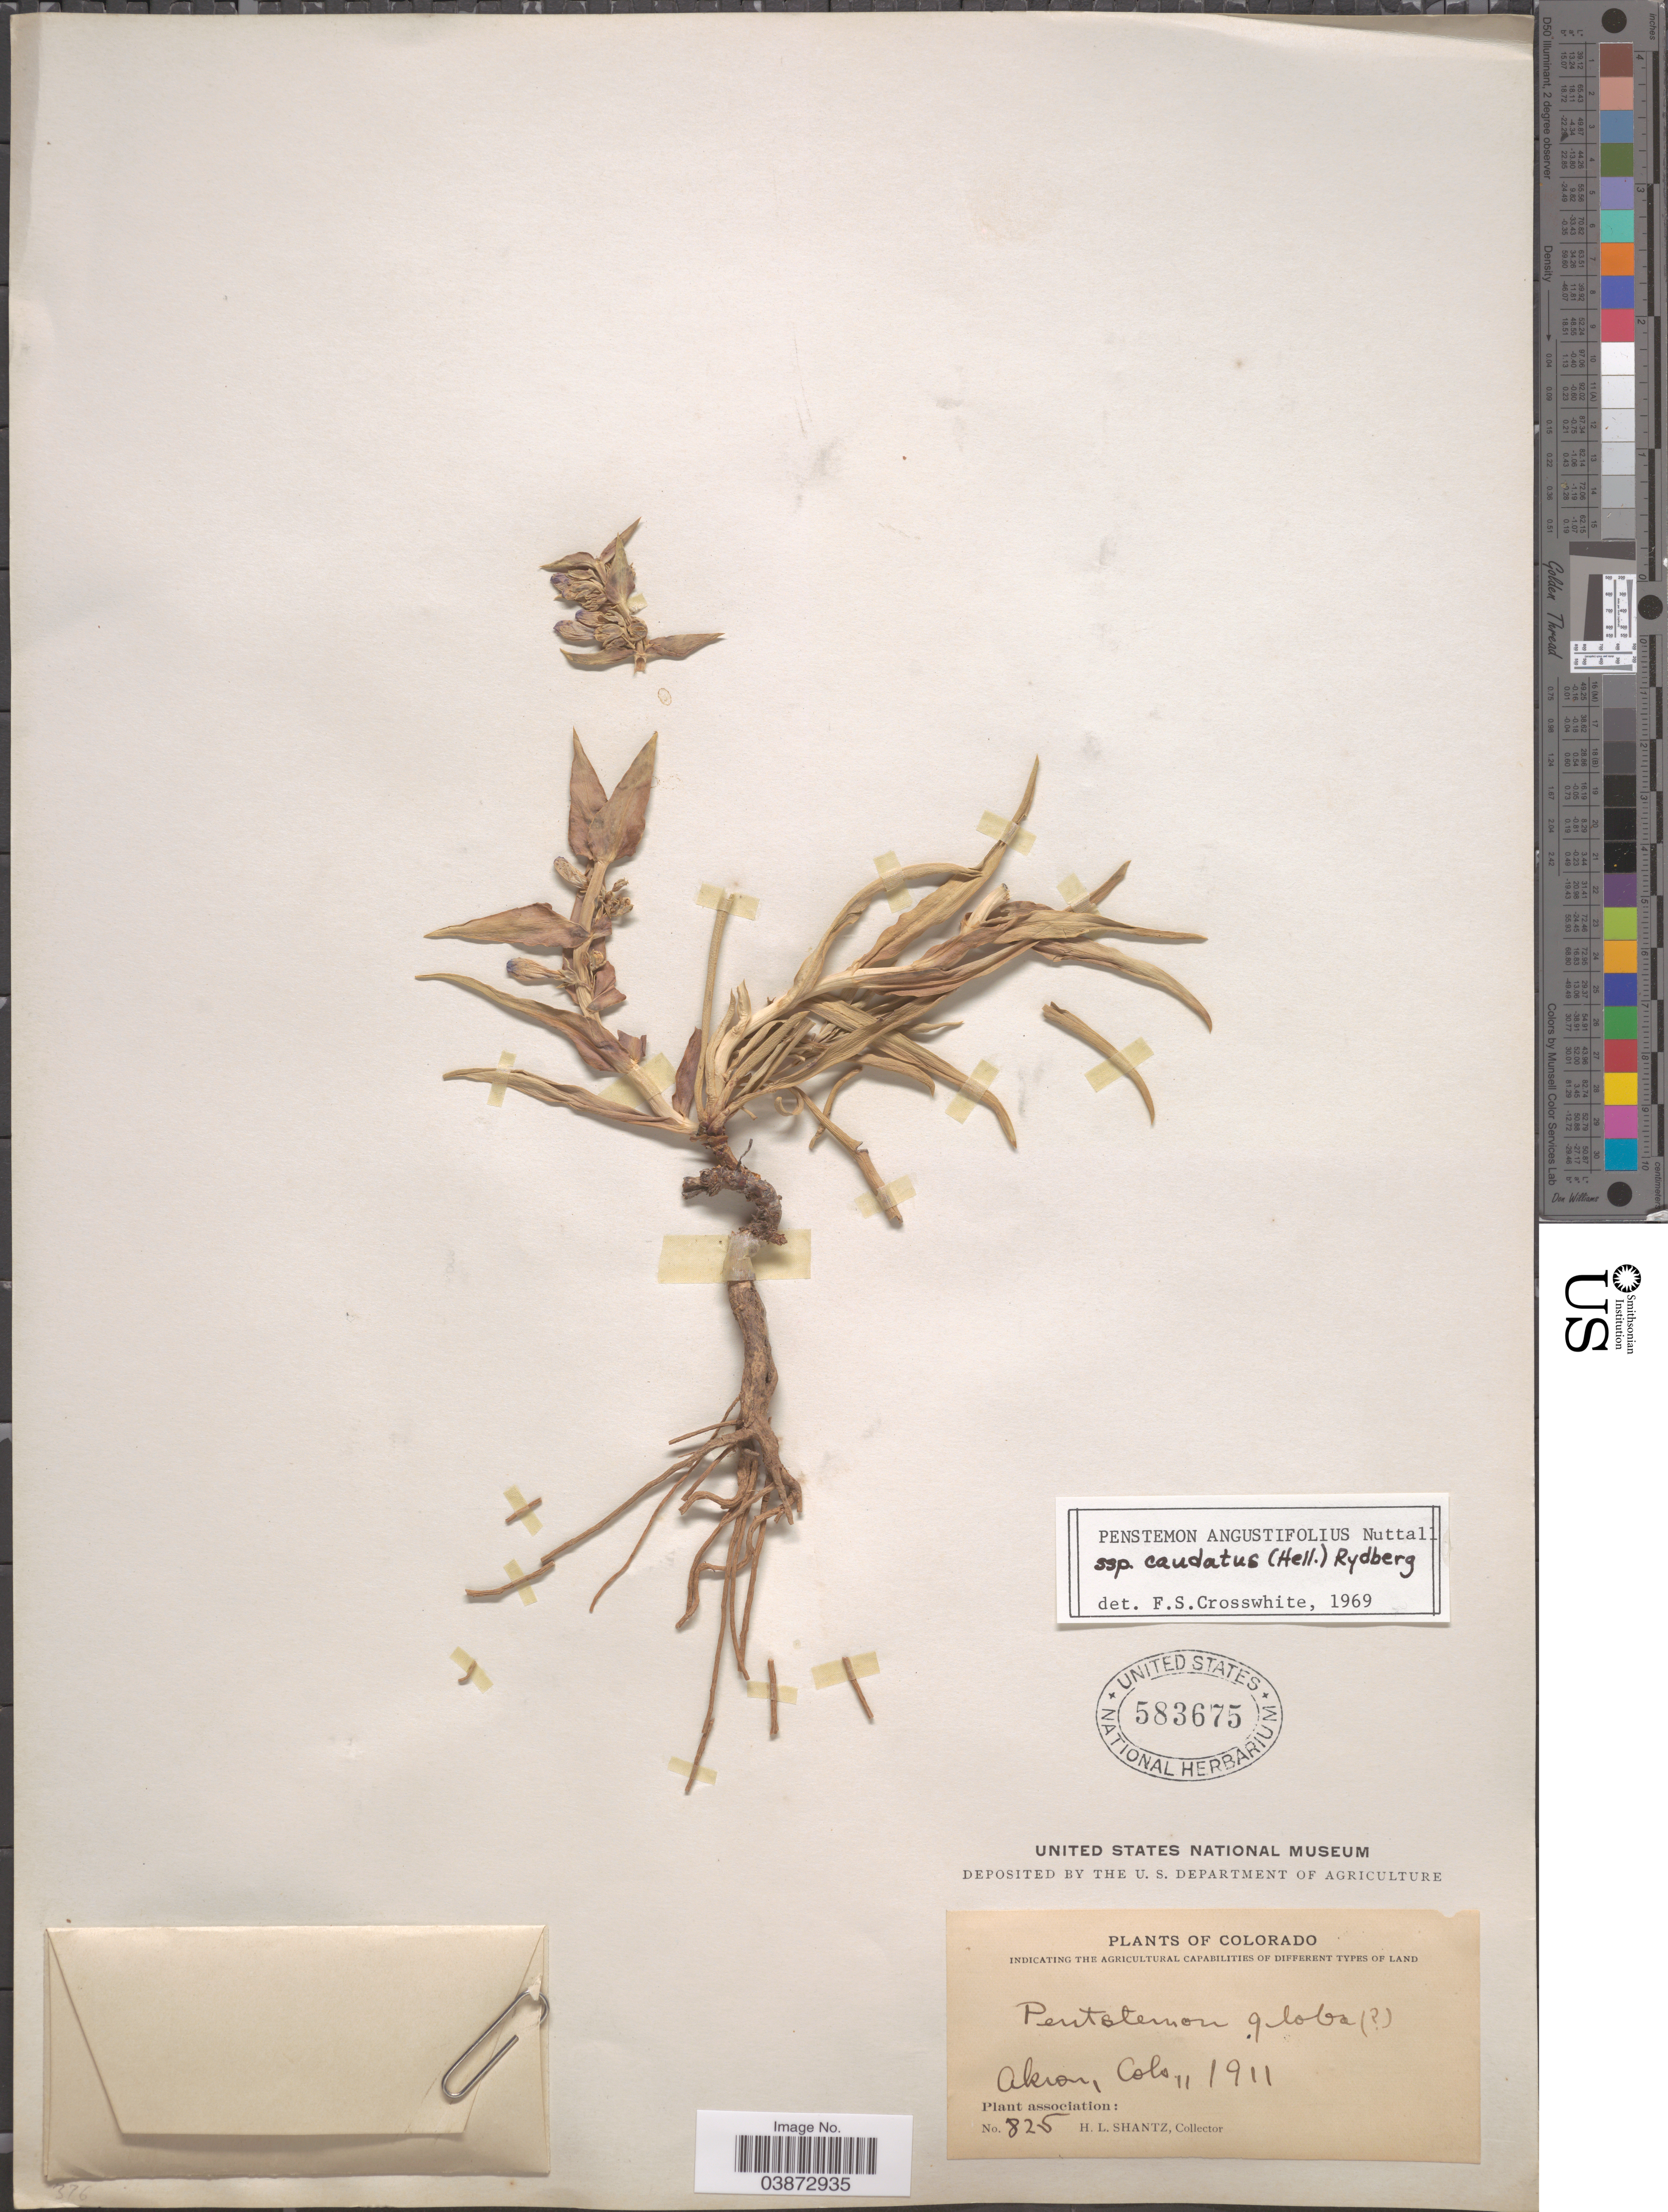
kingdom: Plantae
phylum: Tracheophyta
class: Magnoliopsida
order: Lamiales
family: Plantaginaceae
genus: Penstemon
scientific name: Penstemon angustifolius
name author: Nutt. ex Pursh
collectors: H. Shantz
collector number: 825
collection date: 1911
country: United States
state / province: Colorado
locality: Akron.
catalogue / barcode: US 583675